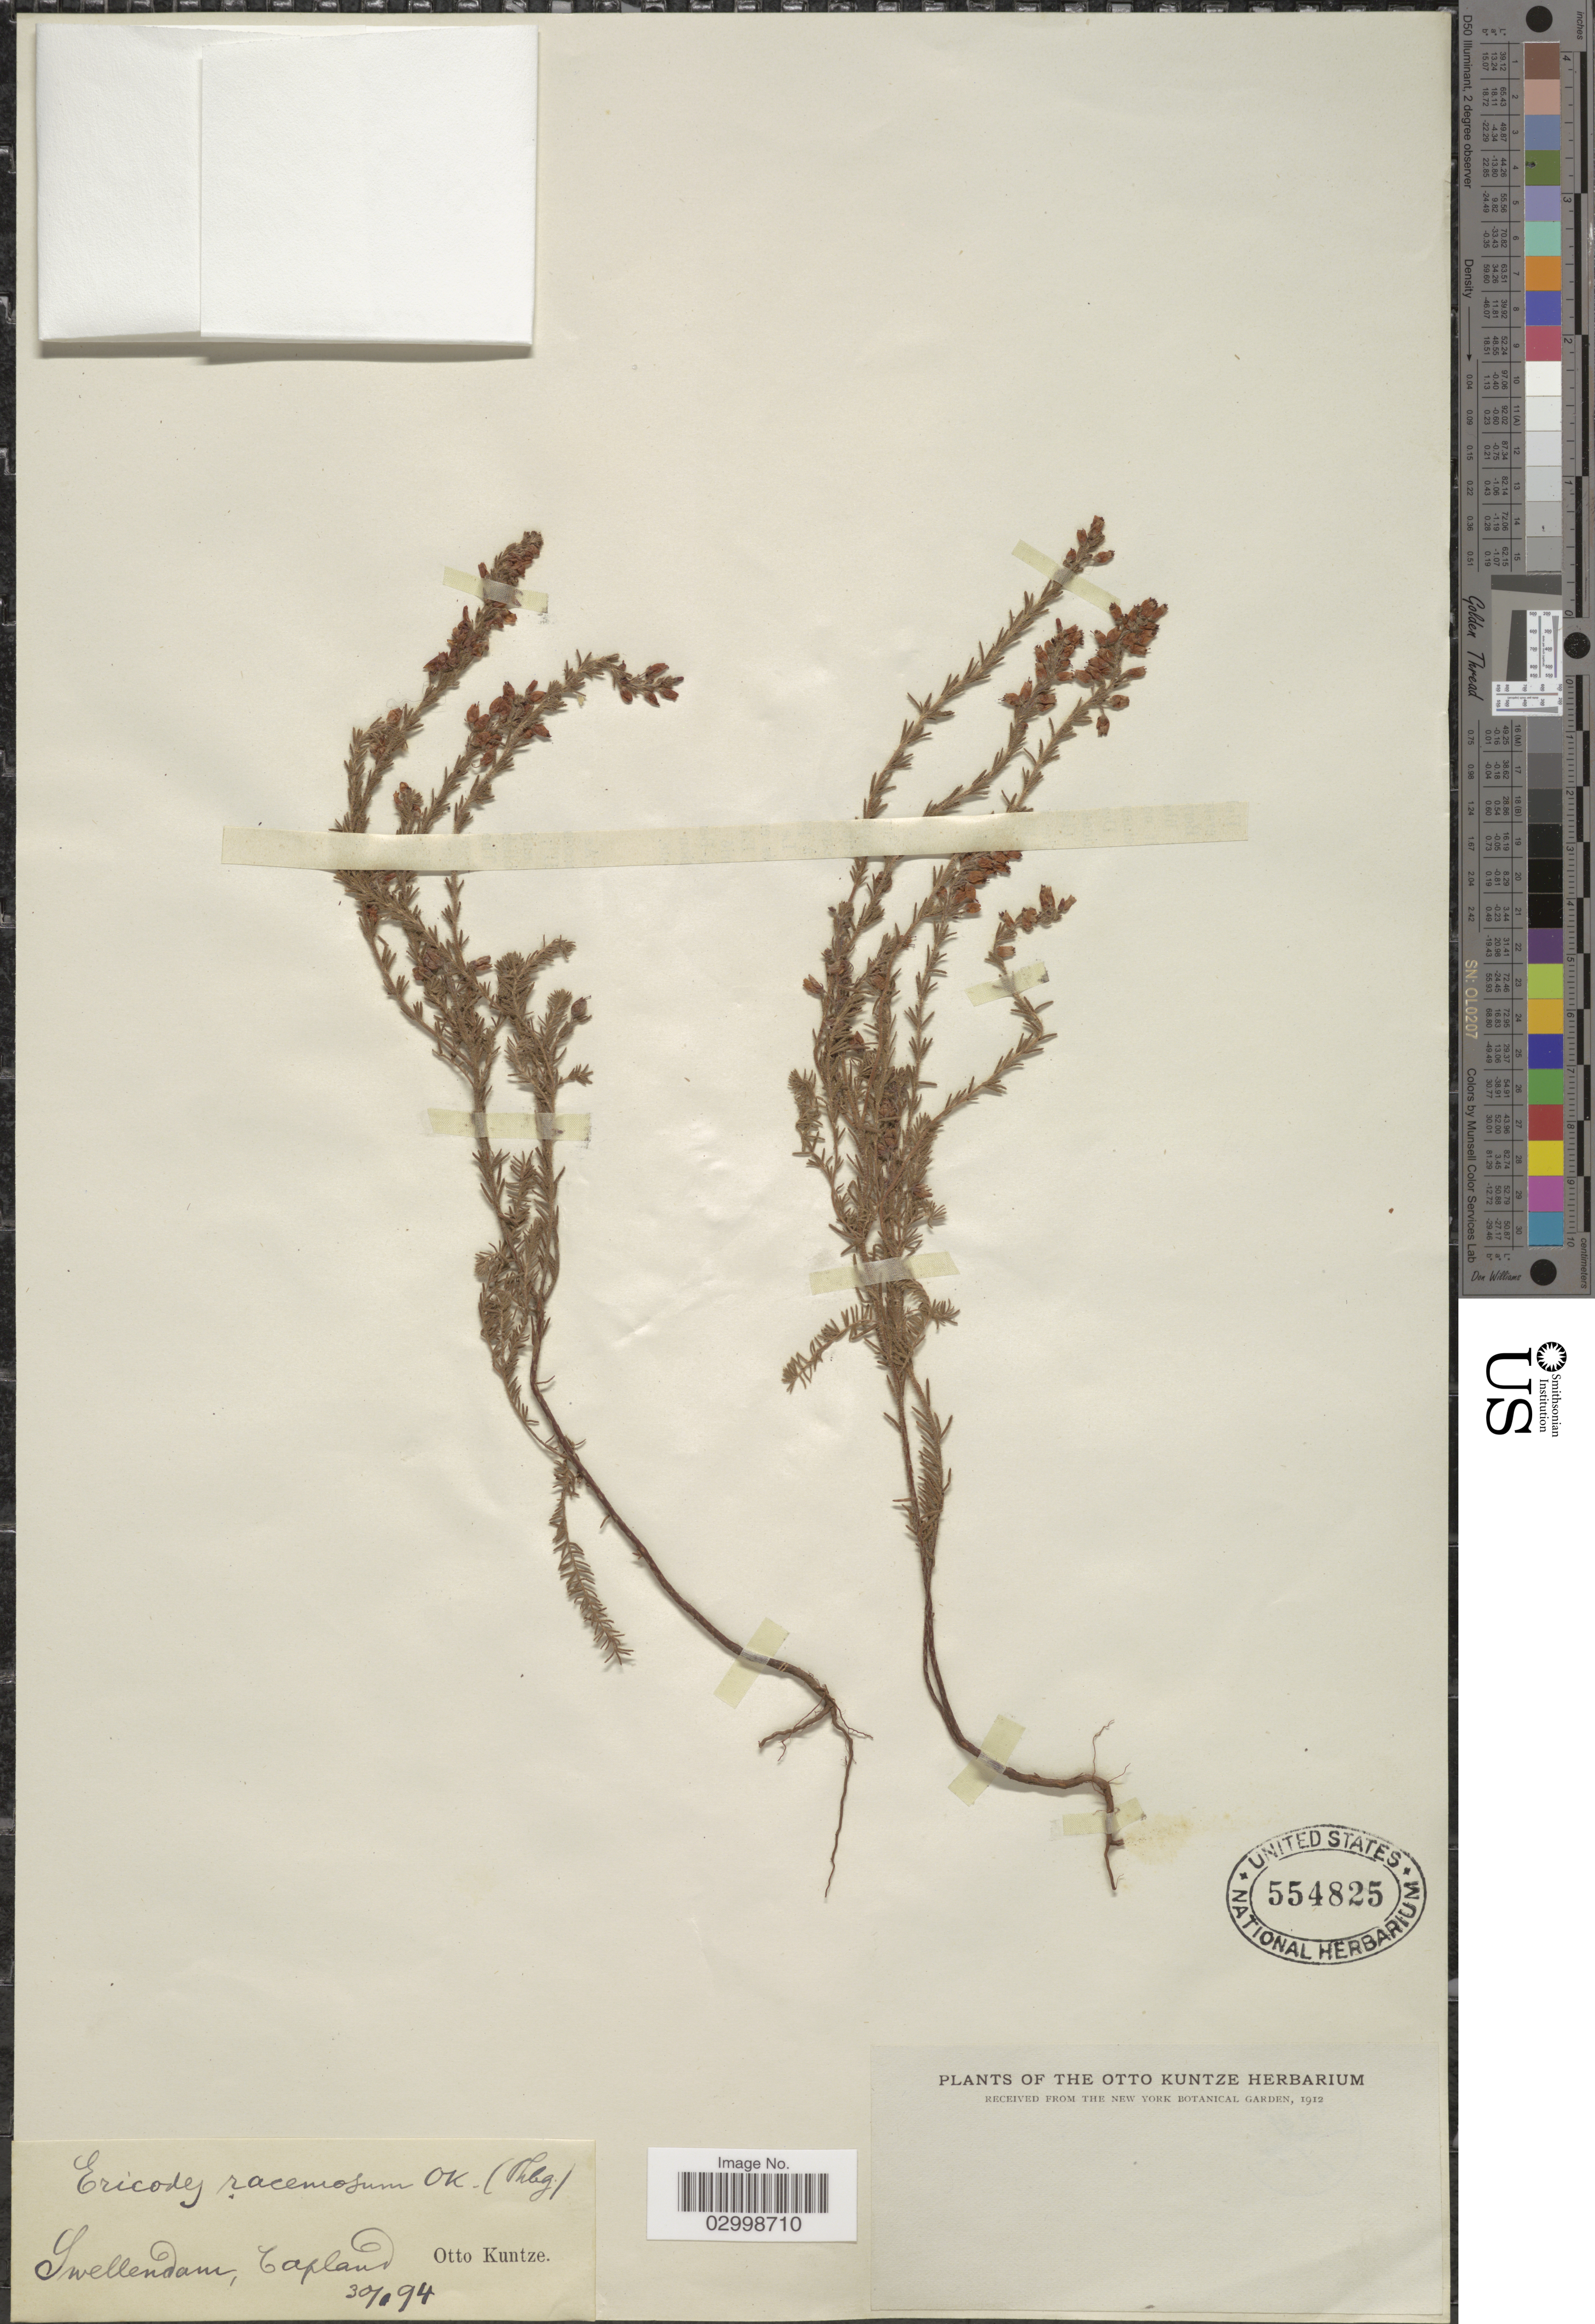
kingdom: Plantae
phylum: Tracheophyta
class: Magnoliopsida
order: Ericales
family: Ericaceae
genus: Erica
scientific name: Erica racemosa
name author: Thunb.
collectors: C.E.O. Kuntze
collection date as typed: Transcribed d/m/y: 30/1/94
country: South Africa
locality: Swellendam, Capland.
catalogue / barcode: US 554825